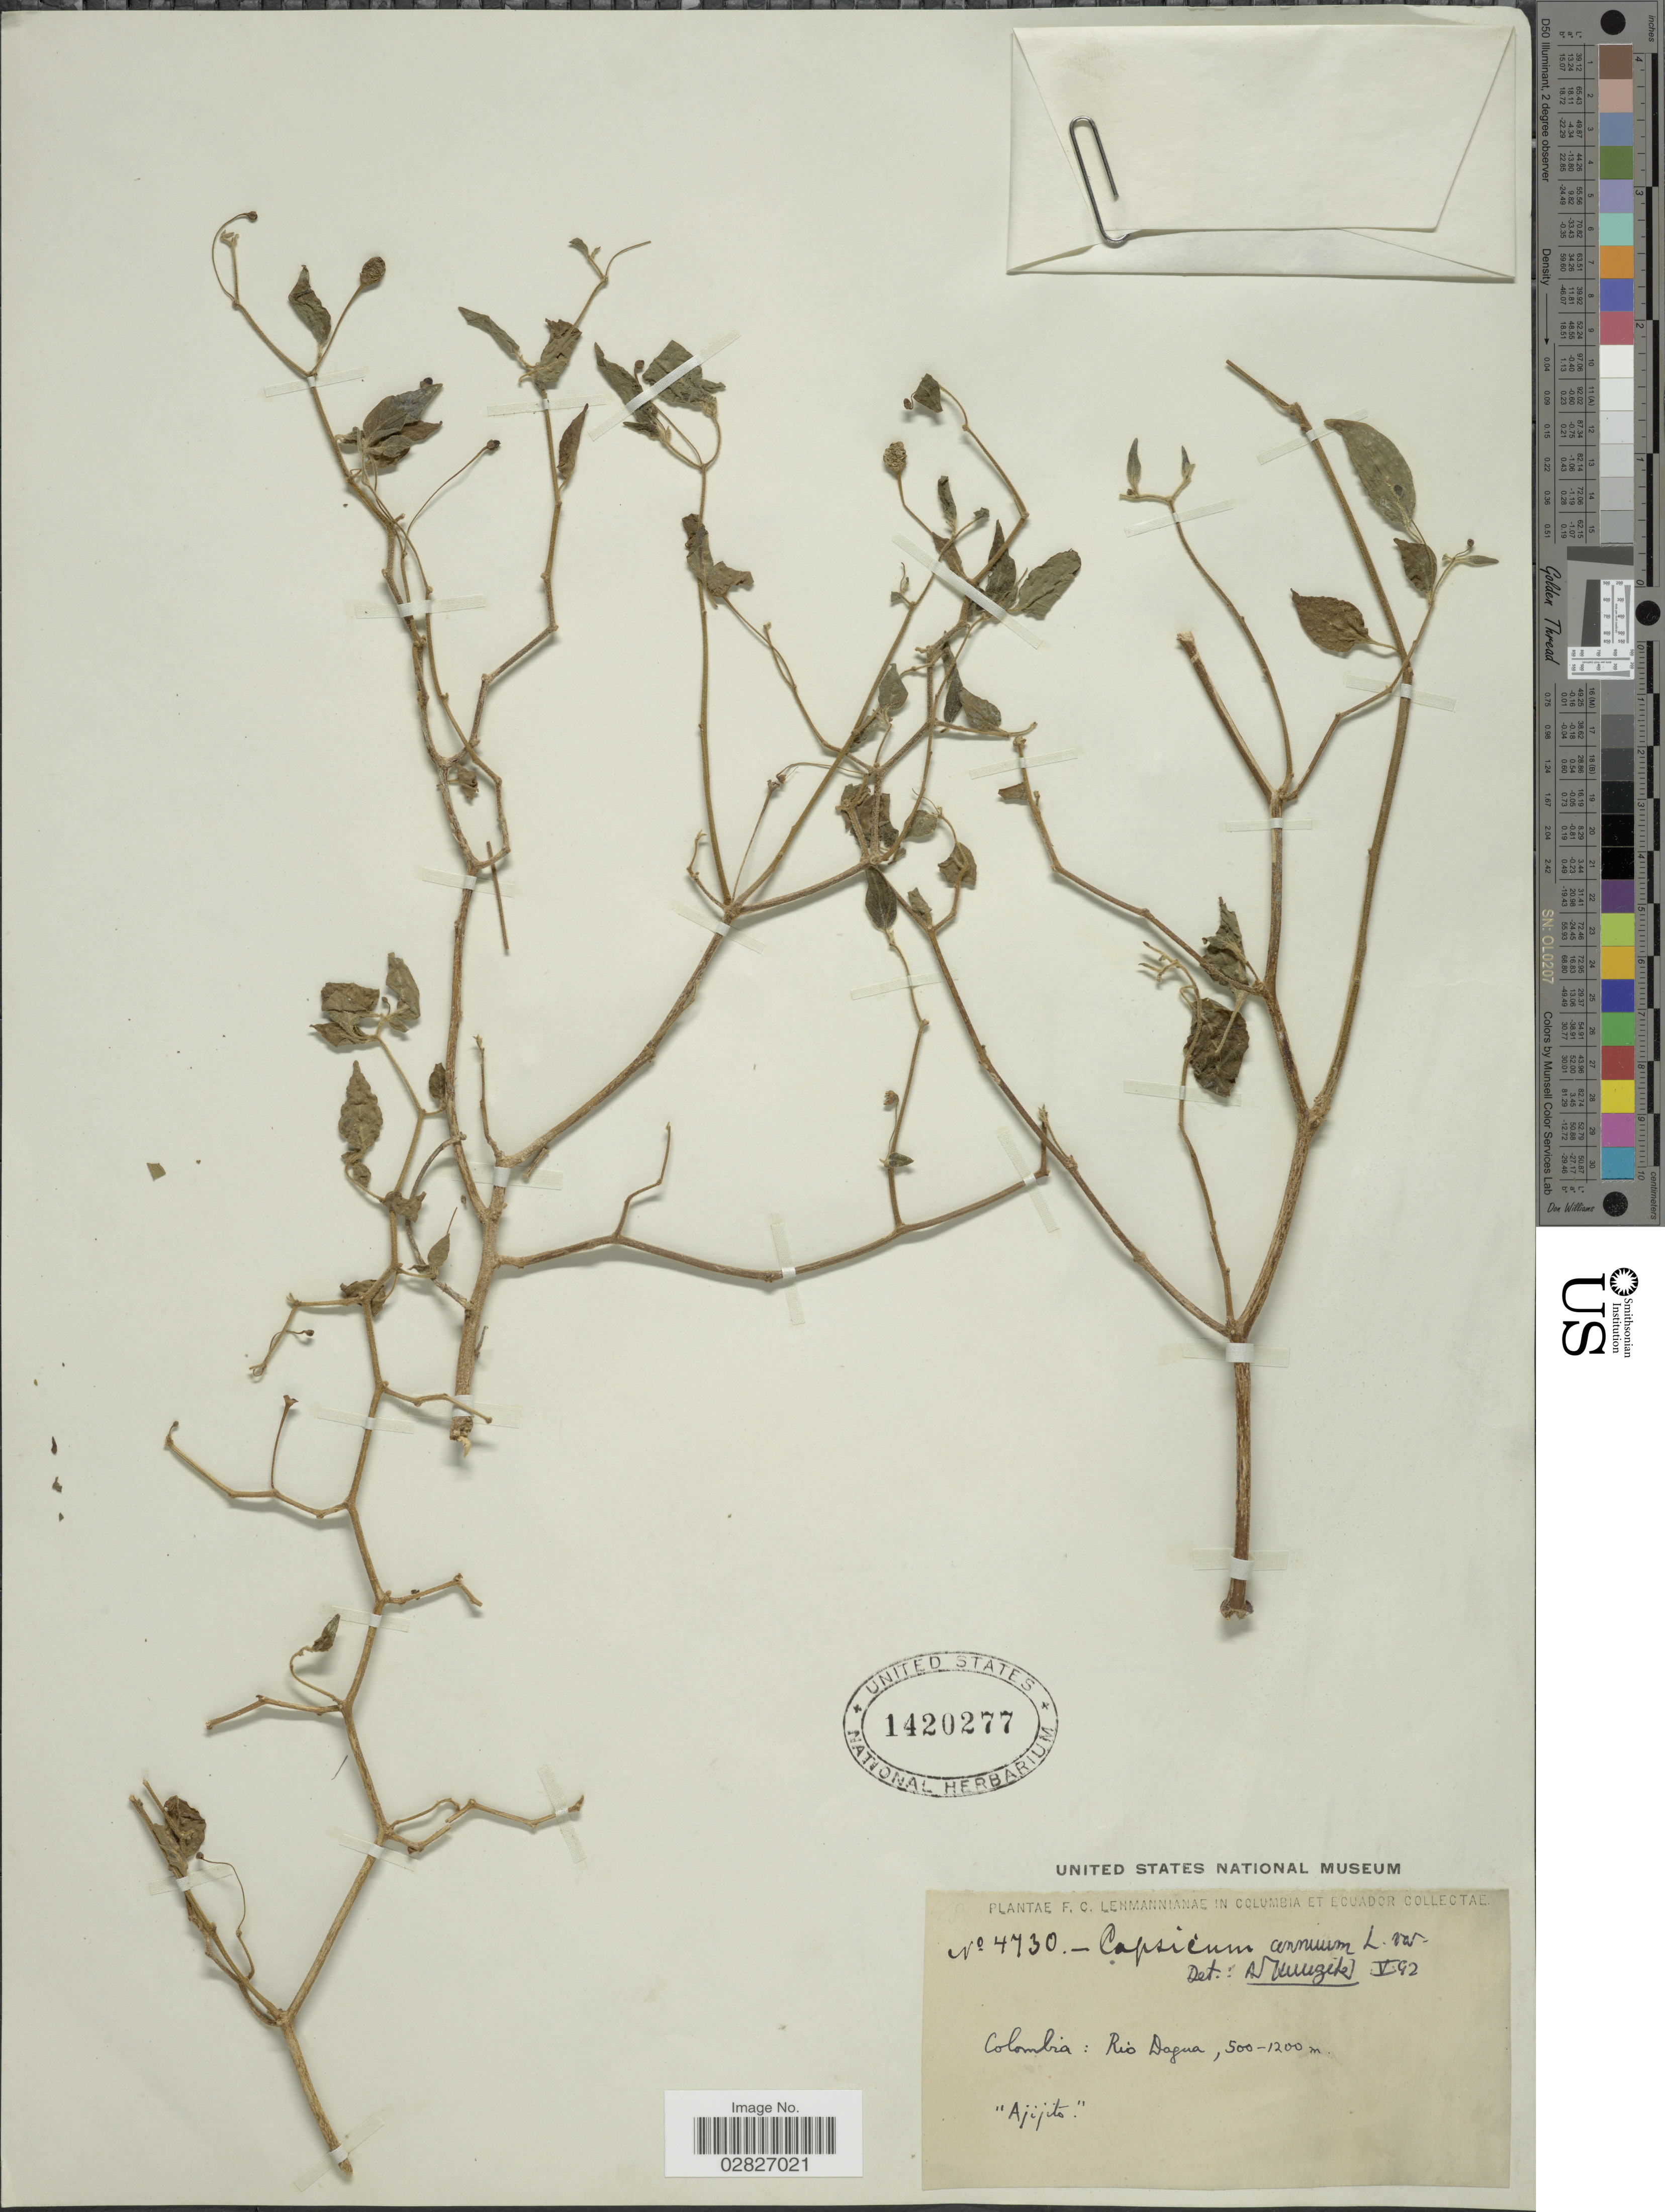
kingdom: Plantae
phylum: Tracheophyta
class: Magnoliopsida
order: Solanales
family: Solanaceae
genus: Capsicum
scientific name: Capsicum annuum 'Habanero'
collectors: F. C. Lehmann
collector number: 4730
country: Colombia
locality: Rio Dagua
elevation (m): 500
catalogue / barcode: US 1420277